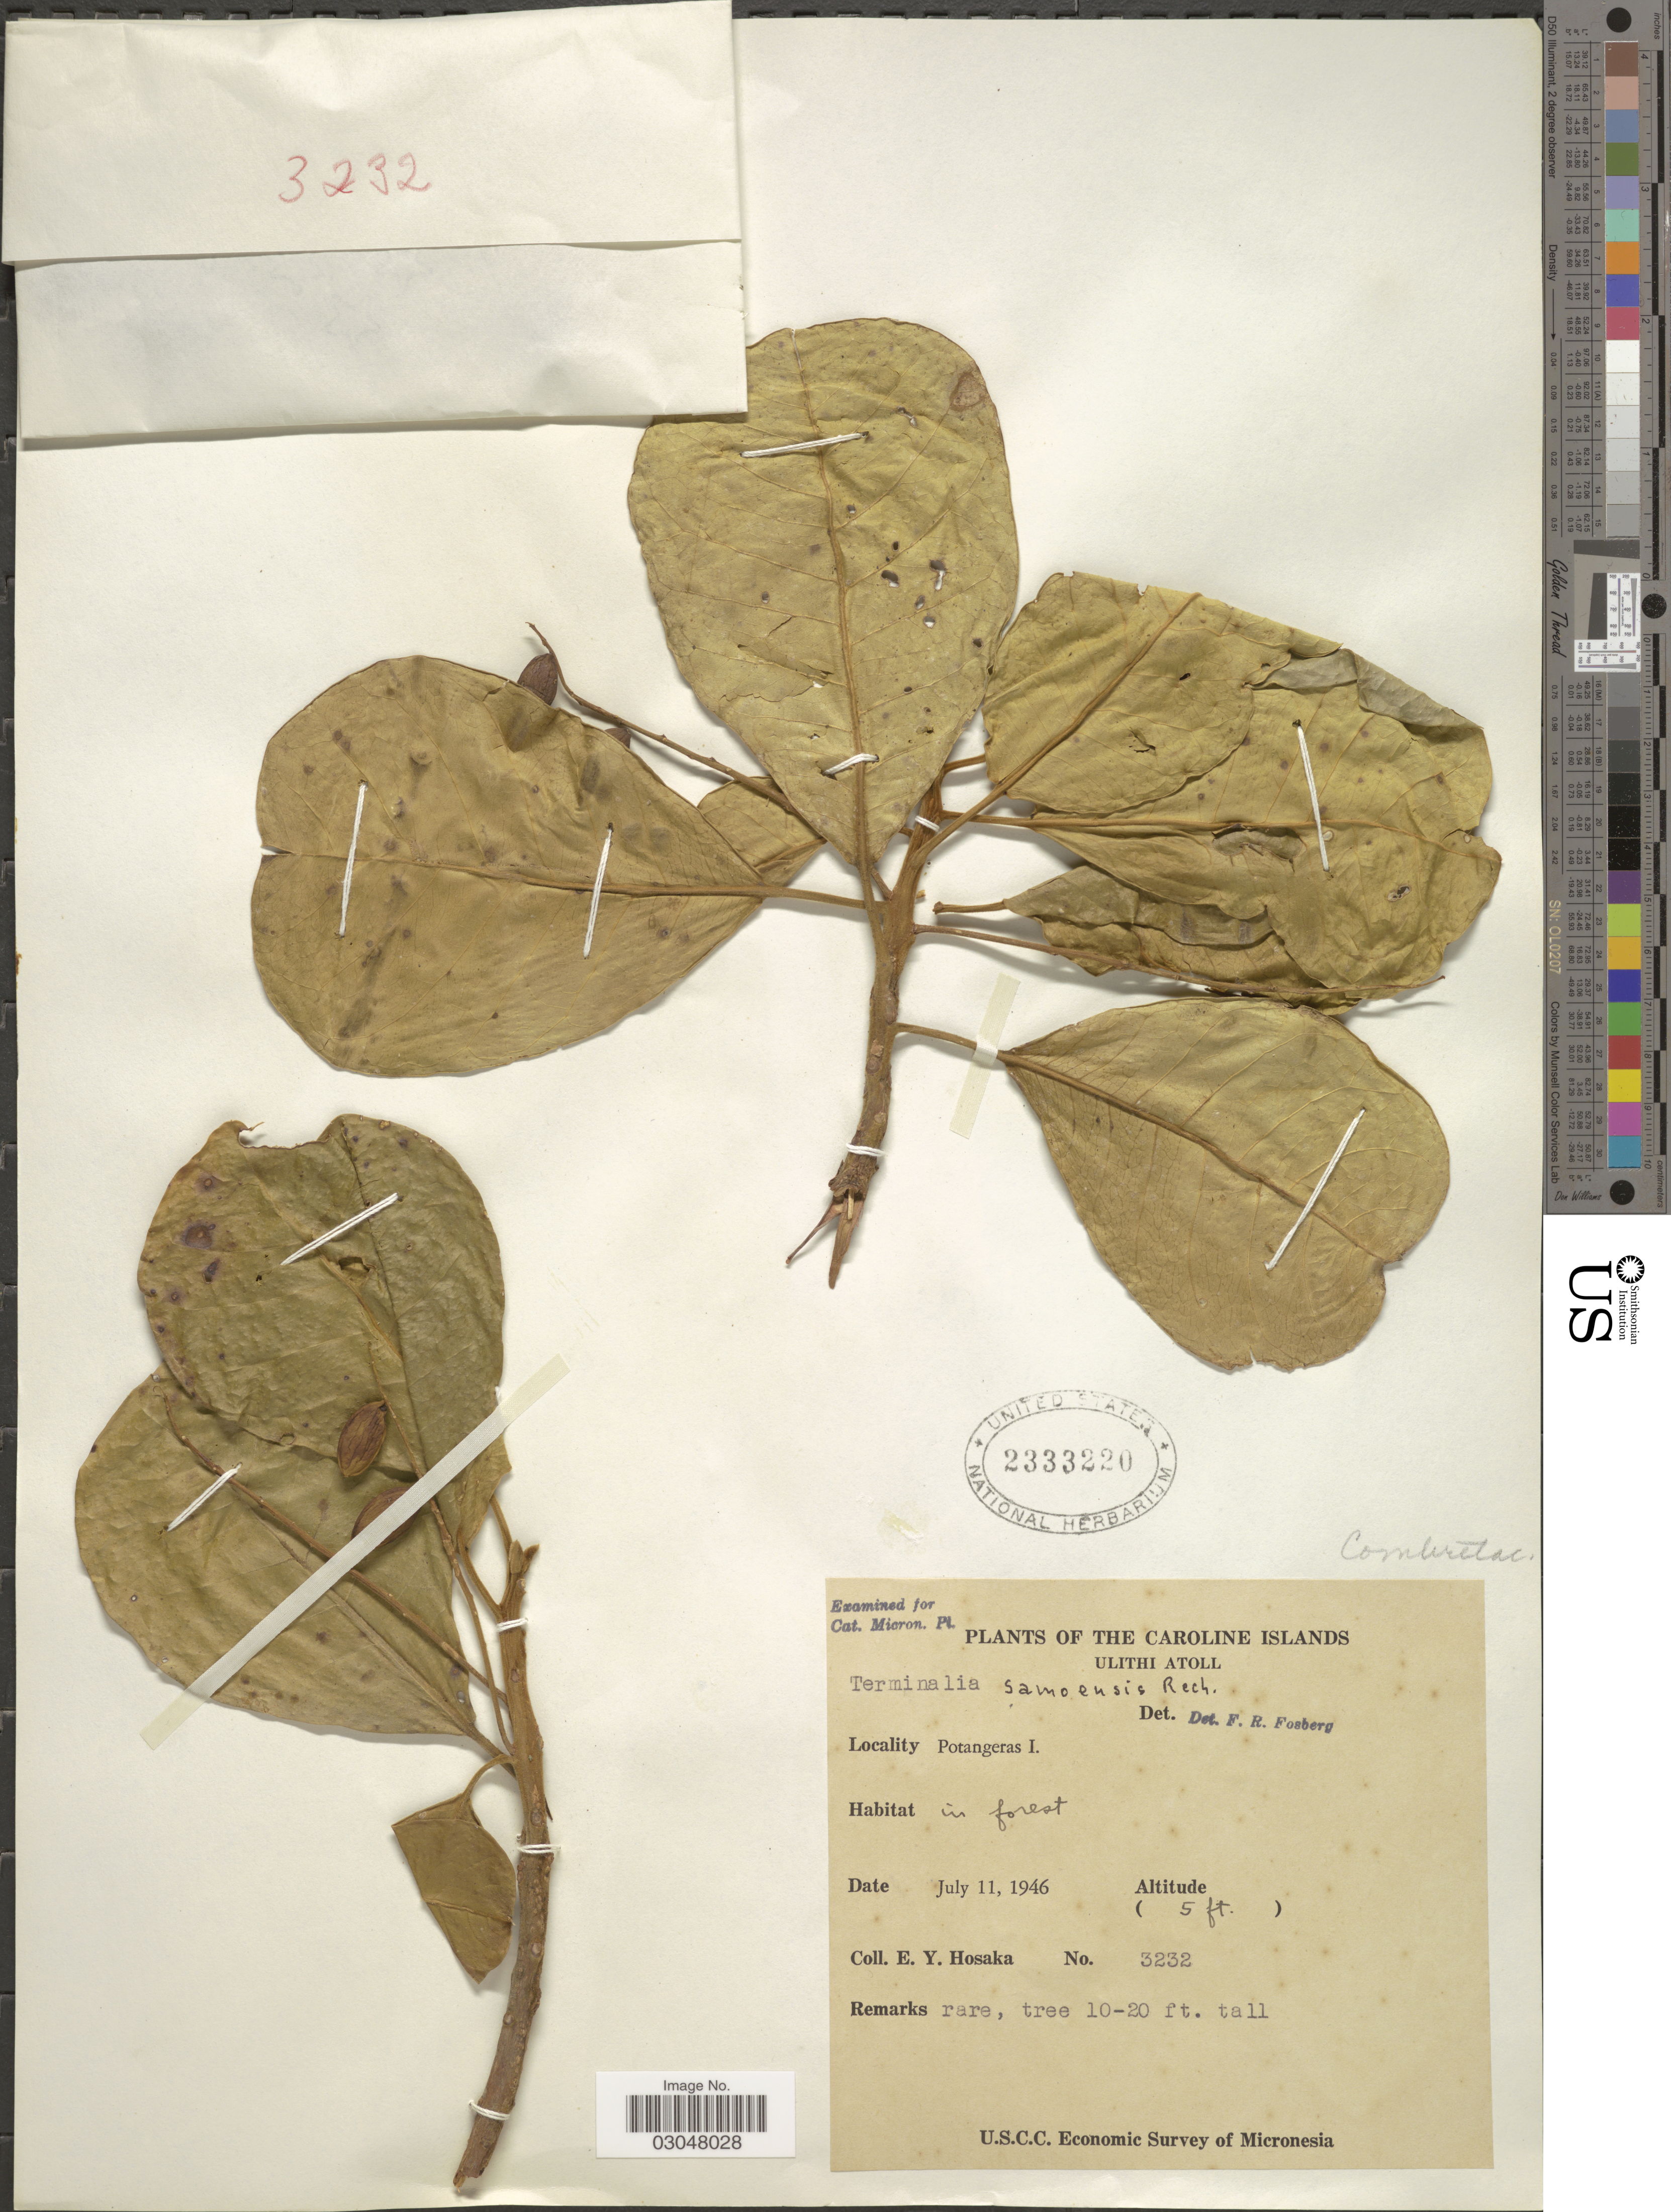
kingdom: Plantae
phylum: Tracheophyta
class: Magnoliopsida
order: Myrtales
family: Combretaceae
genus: Terminalia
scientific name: Terminalia samoensis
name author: Rech.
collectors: E. Y. Hosaka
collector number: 3232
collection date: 1946-07-11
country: Micronesia, Federated States of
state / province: Yap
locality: Caroline Islands. Ulithi Atoll. Potangeras I.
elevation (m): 2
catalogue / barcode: US 2333220